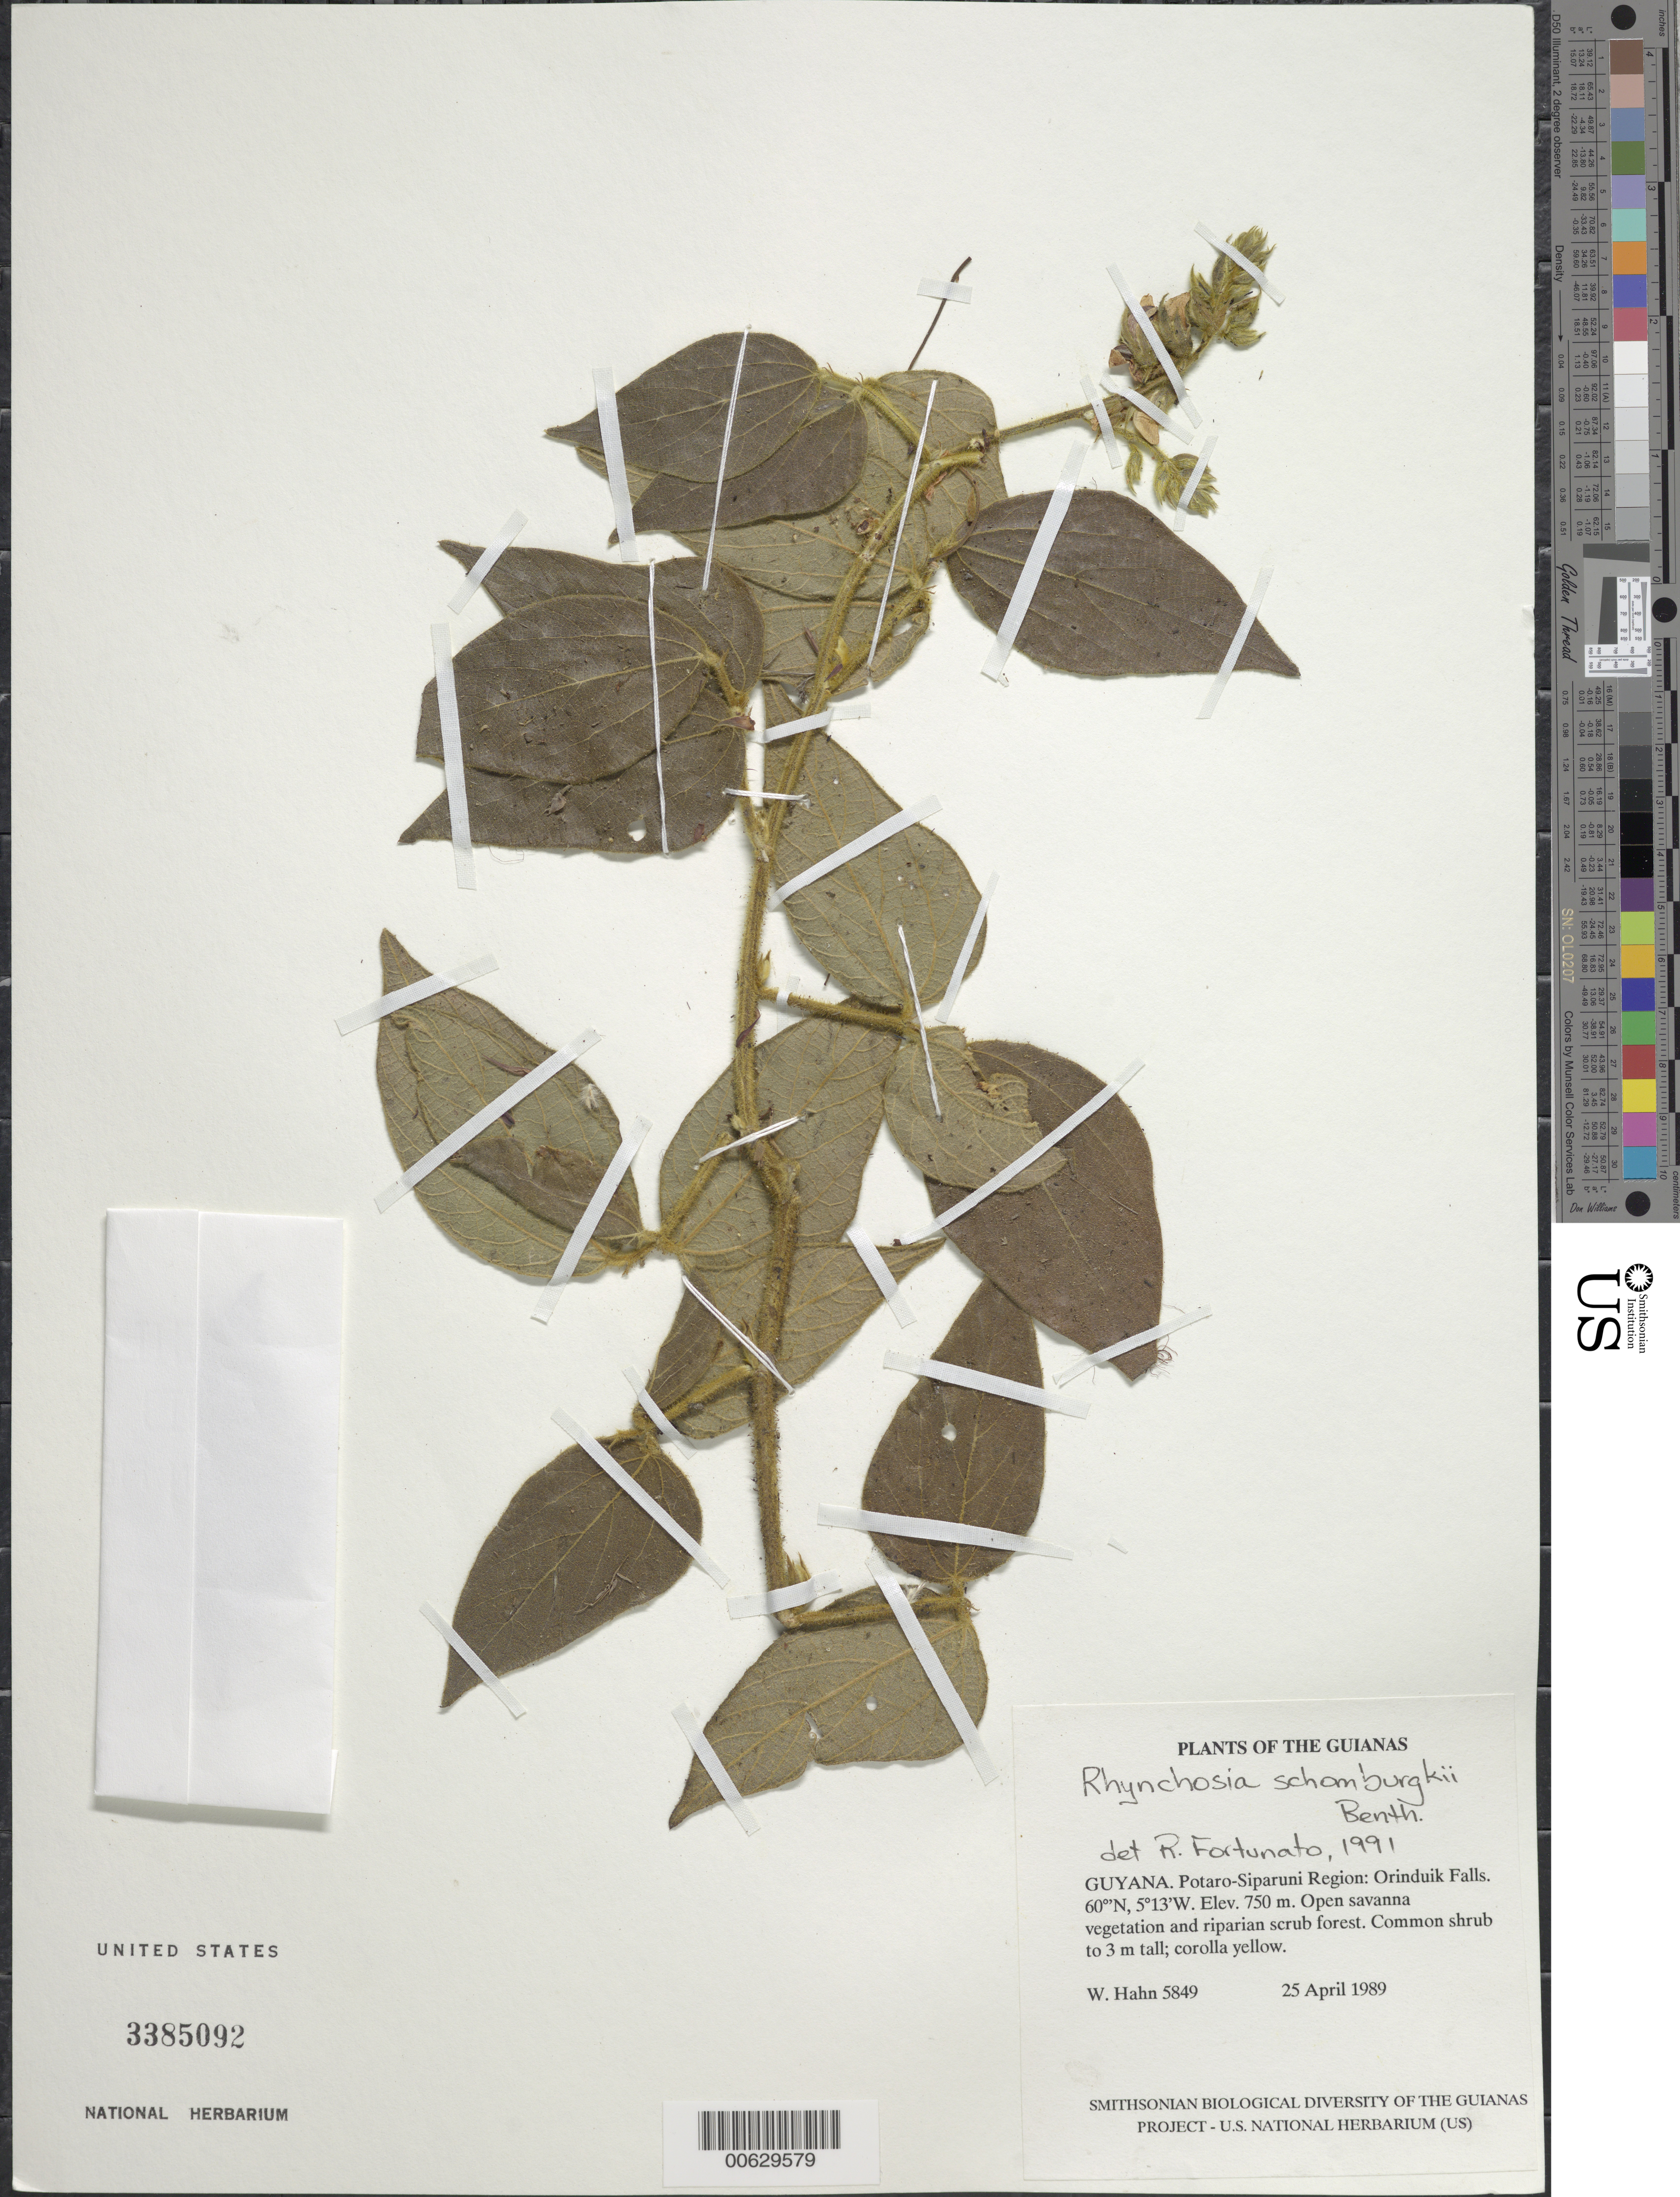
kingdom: Plantae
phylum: Tracheophyta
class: Magnoliopsida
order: Fabales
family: Fabaceae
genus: Rhynchosia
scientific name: Rhynchosia schomburgkii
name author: Benth. in Mart.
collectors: W. Hahn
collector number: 5849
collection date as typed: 25 April 1989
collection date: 1989-04-25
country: Guyana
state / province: Potaro-Siparuni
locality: Orinduik Falls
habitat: Open savanna vegetation and riparian scrub forest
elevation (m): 750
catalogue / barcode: US 3385092